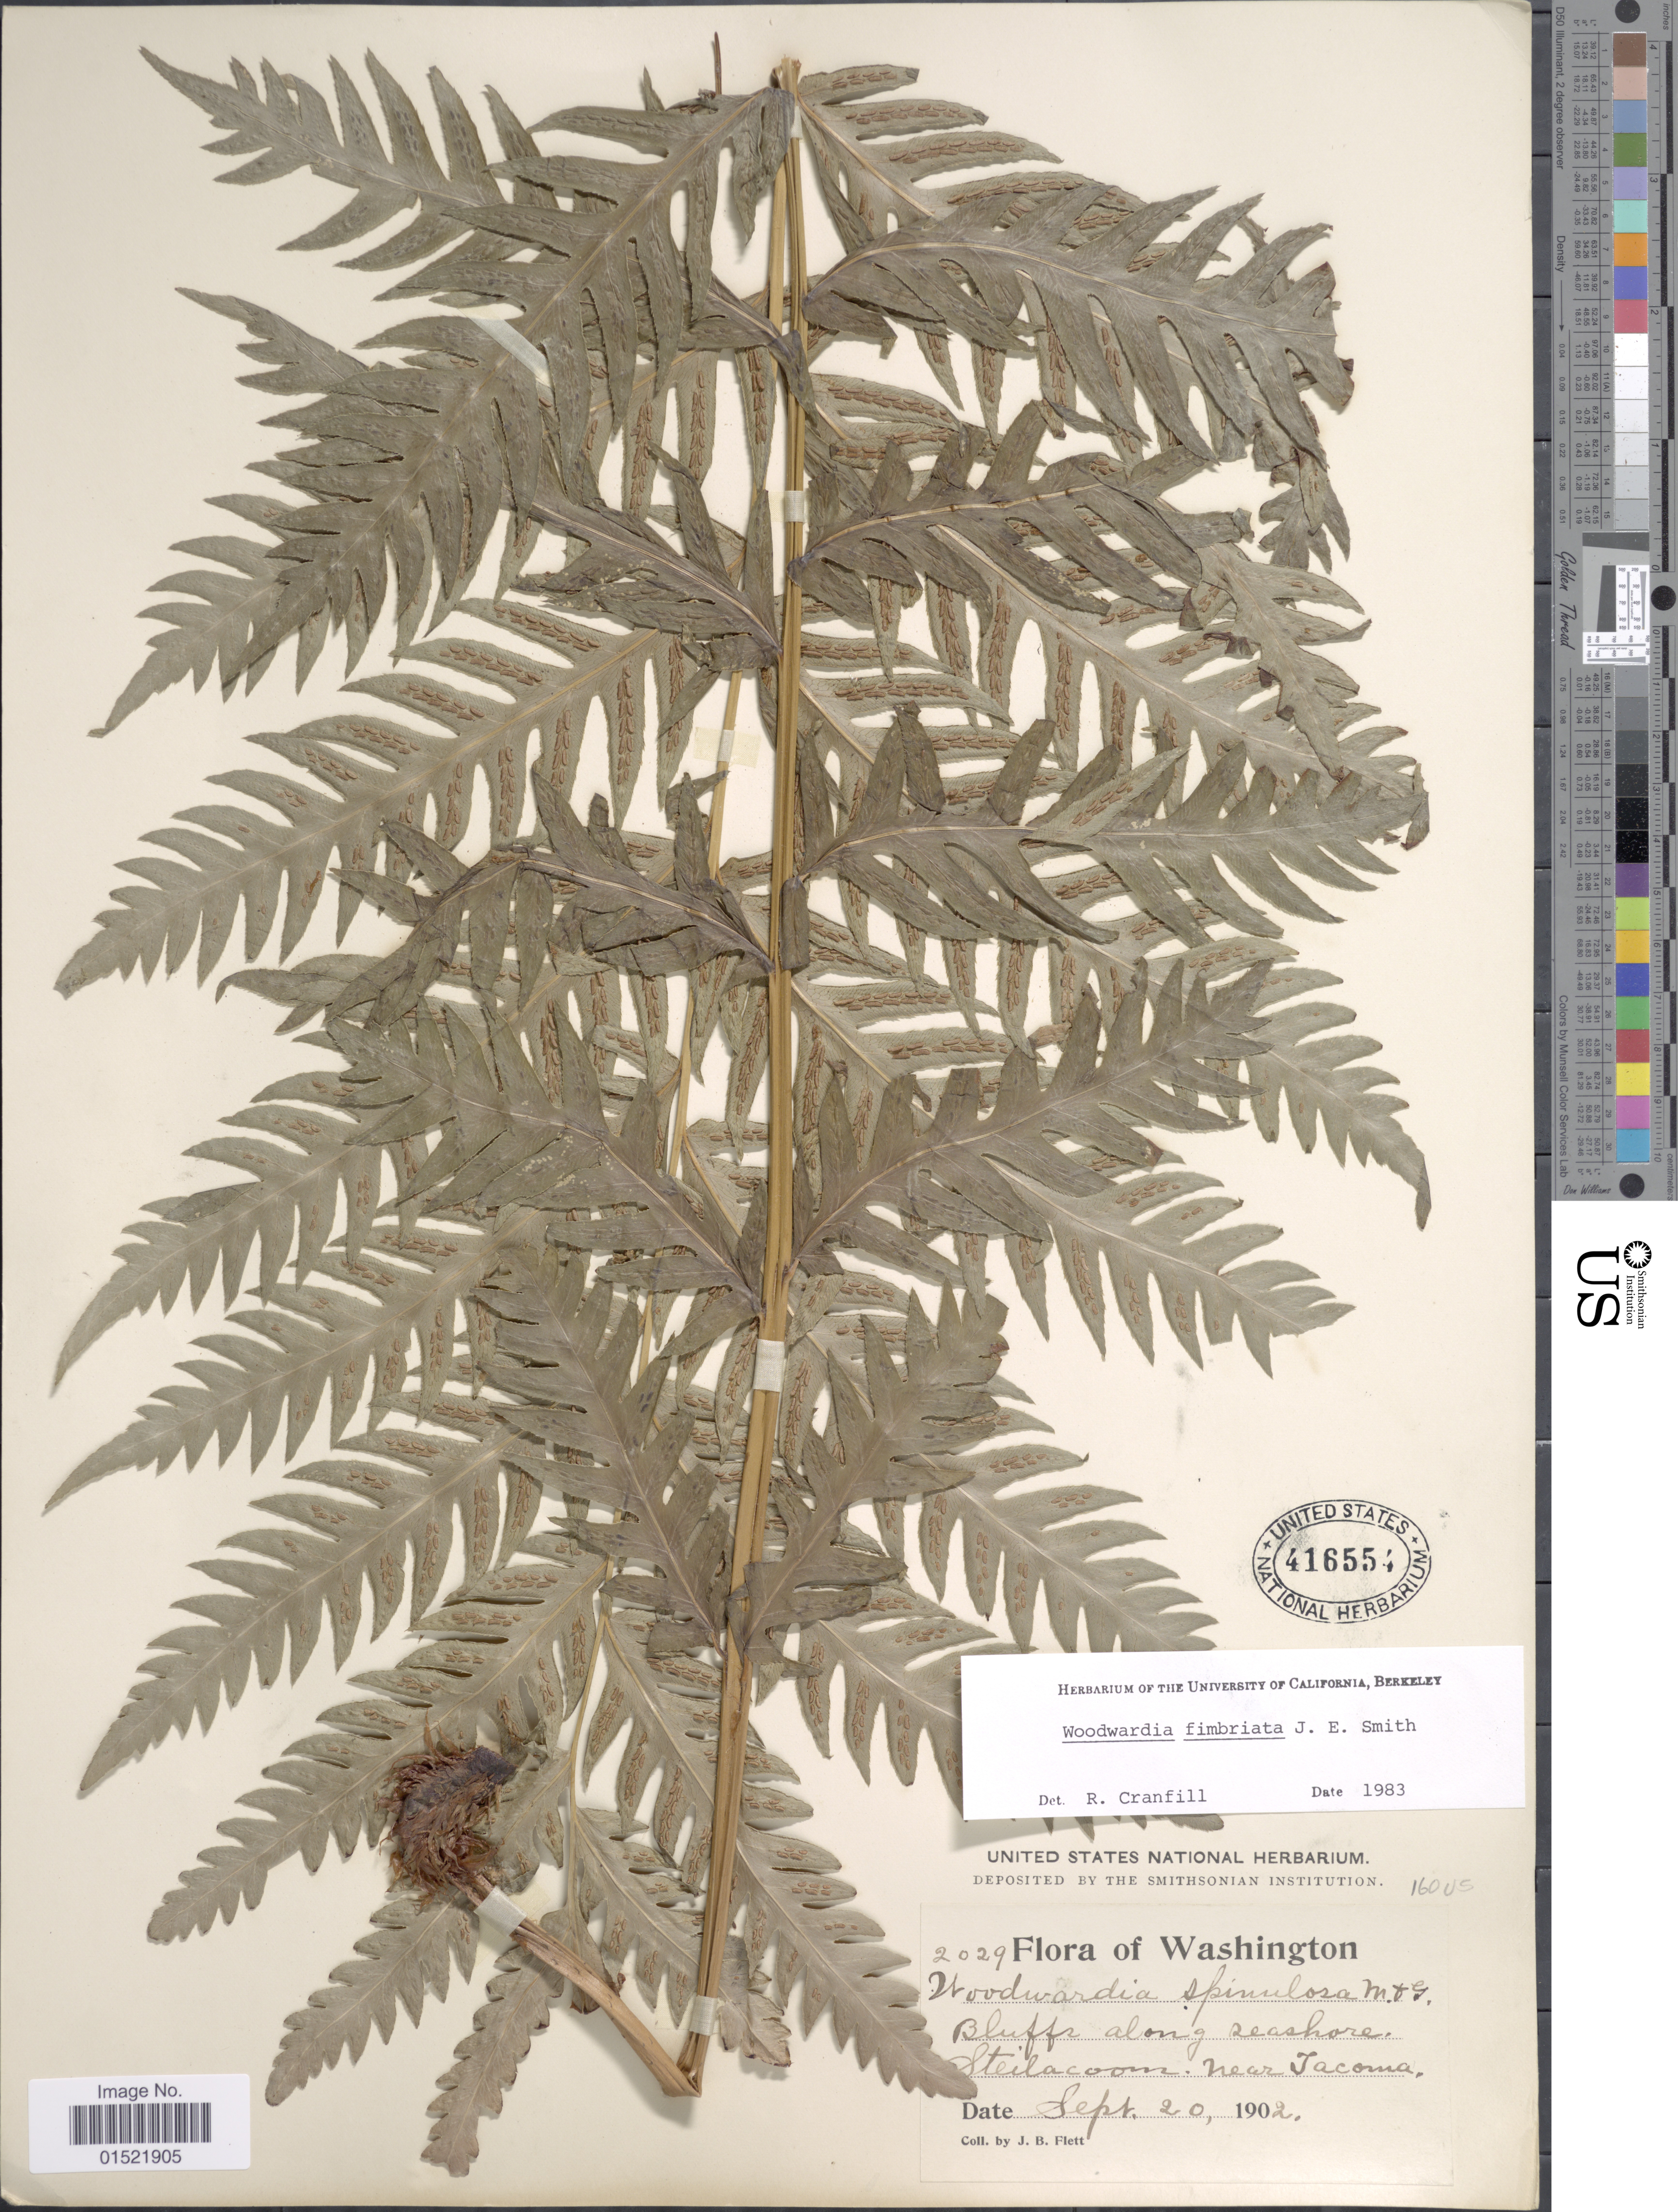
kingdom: Plantae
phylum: Tracheophyta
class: Polypodiopsida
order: Polypodiales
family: Blechnaceae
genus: Woodwardia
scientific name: Woodwardia fimbriata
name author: Sm.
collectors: J. Flett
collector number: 2029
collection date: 1902-09-20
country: United States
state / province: Washington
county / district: Pierce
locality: Bluffs along seashore, Steilacoom near Tacoma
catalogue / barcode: US 416554